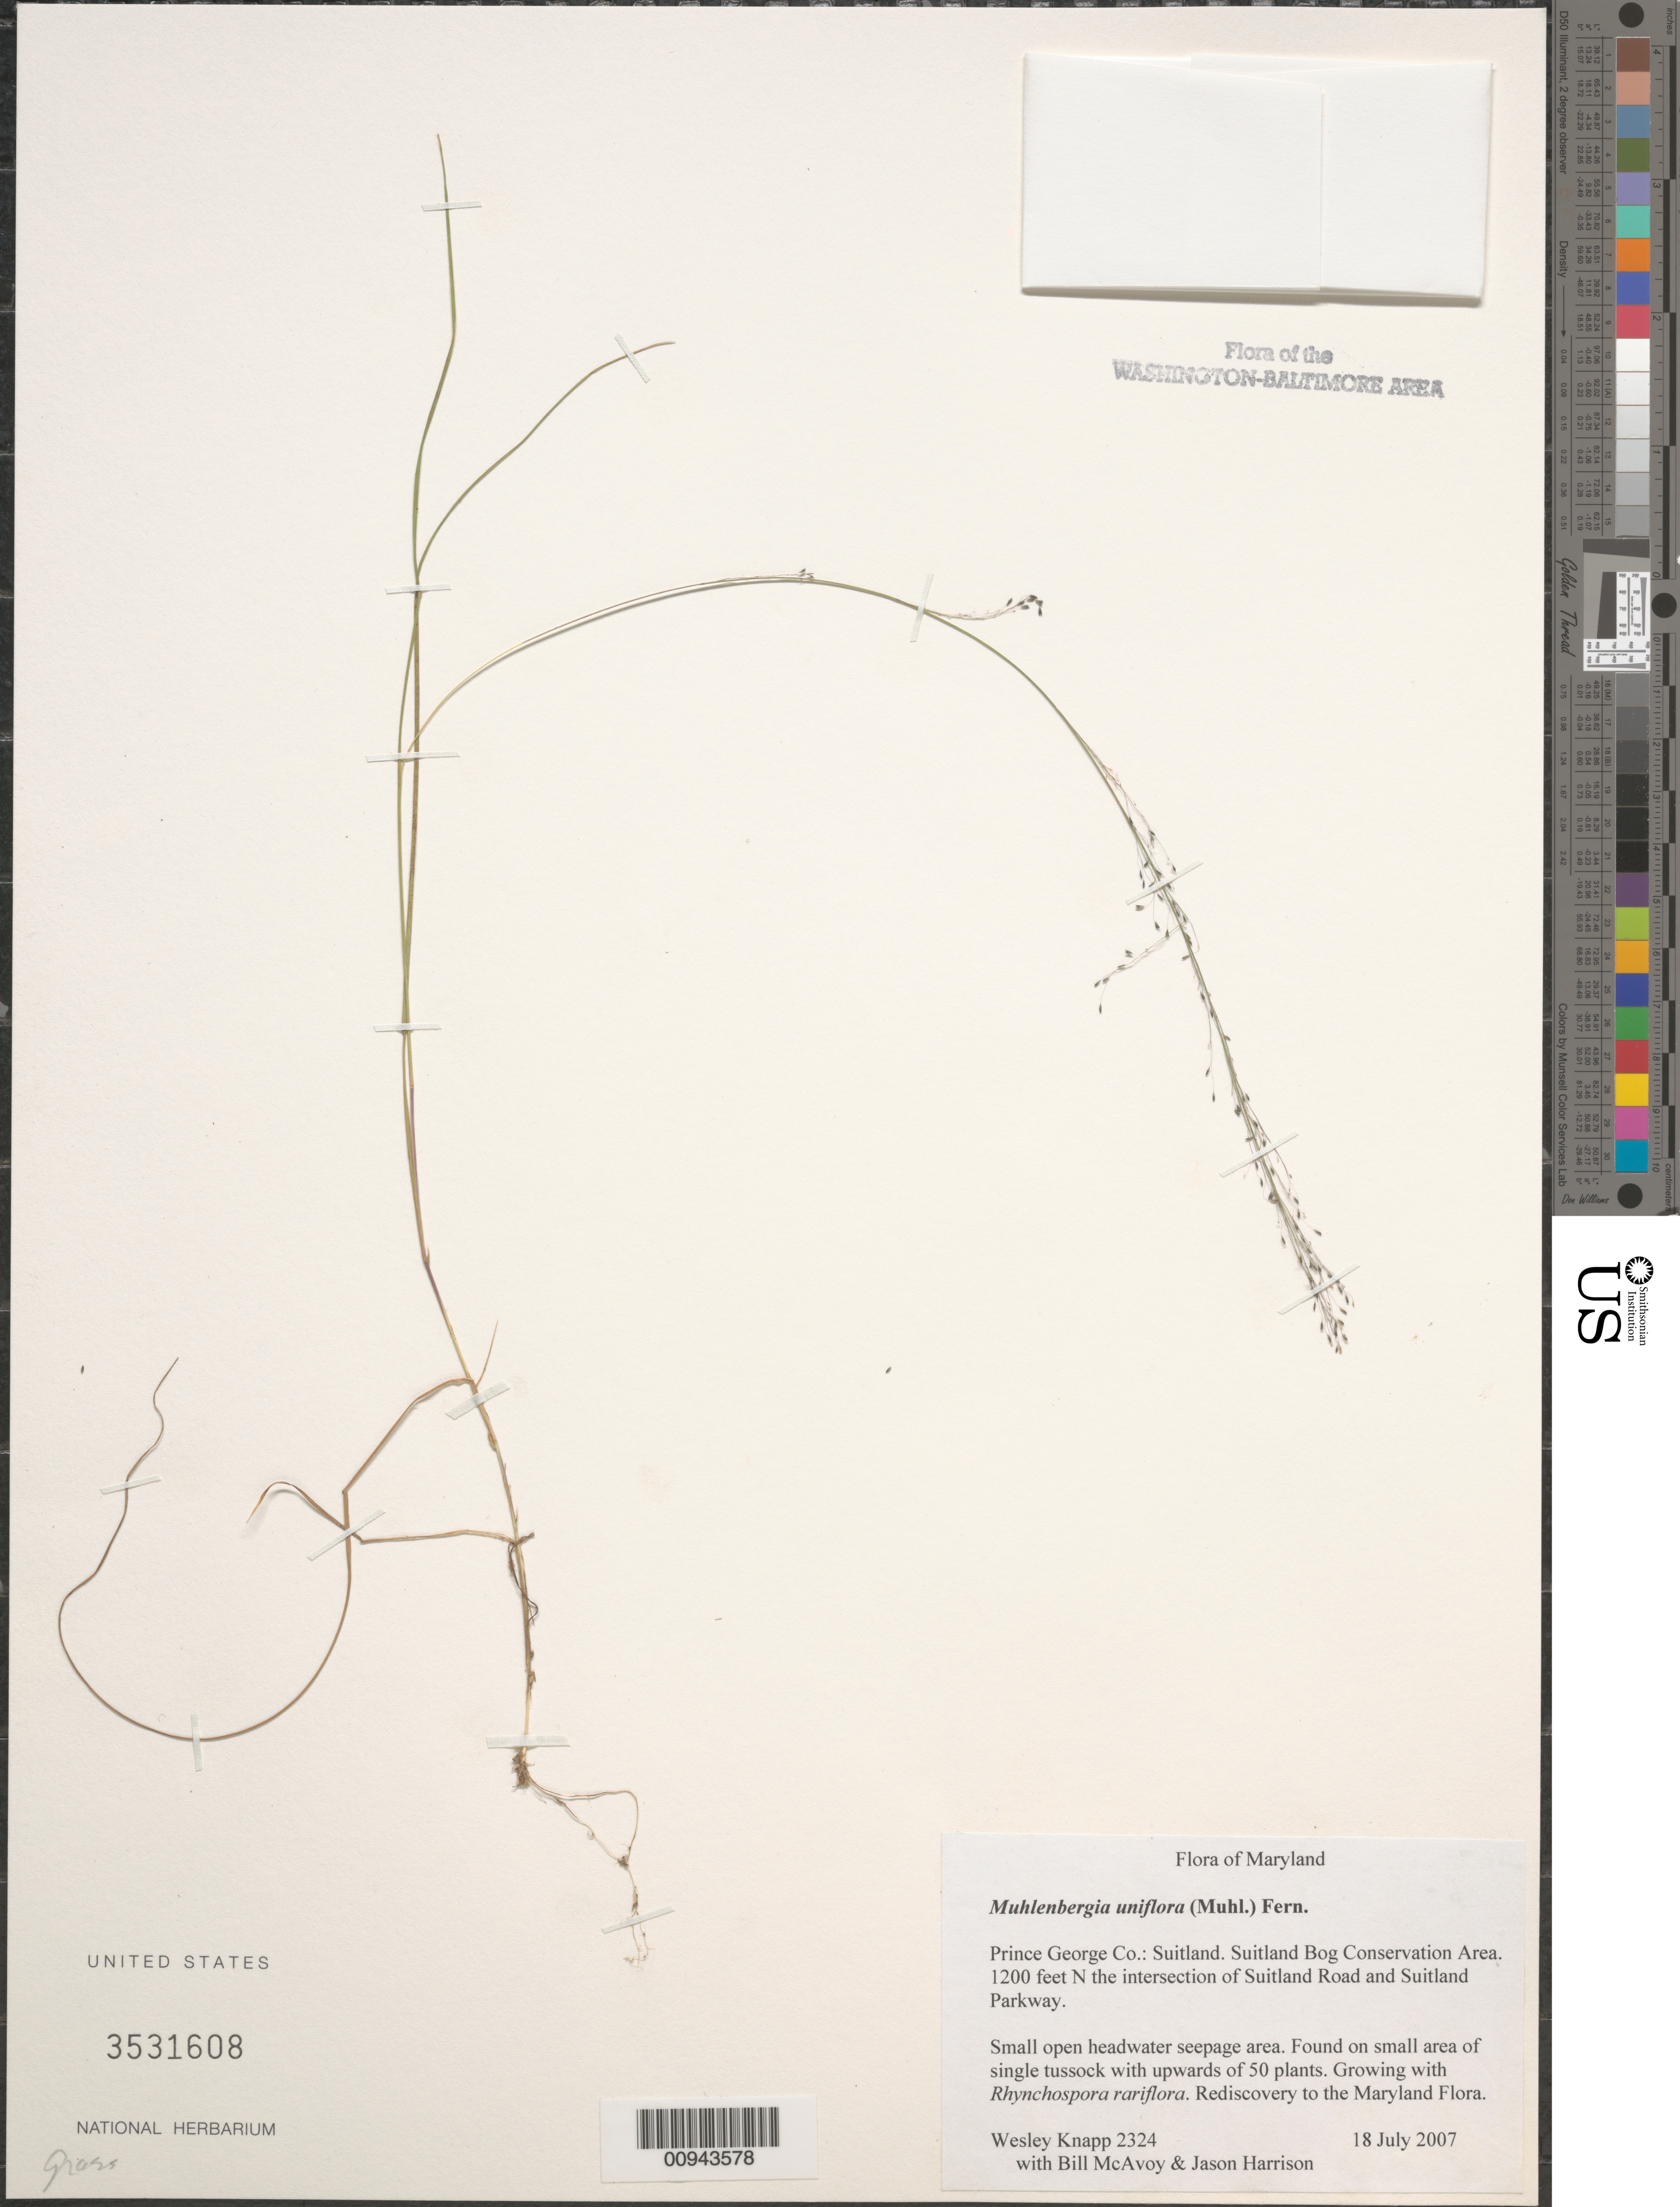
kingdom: Plantae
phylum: Tracheophyta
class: Liliopsida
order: Poales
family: Poaceae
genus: Muhlenbergia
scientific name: Muhlenbergia uniflora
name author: (Muhl.) Fernald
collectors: W. Knapp, B. McAvoy & J. Harrison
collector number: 2324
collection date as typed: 18 July 2007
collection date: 2007-07-18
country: United States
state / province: Maryland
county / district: Prince George's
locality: Suitland. Suitland Bog Conservation Area. 1200 N of the intersection of Suitland Rd. an dSuitland Parkway.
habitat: Small open headwater seepage area.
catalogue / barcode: US 3531608